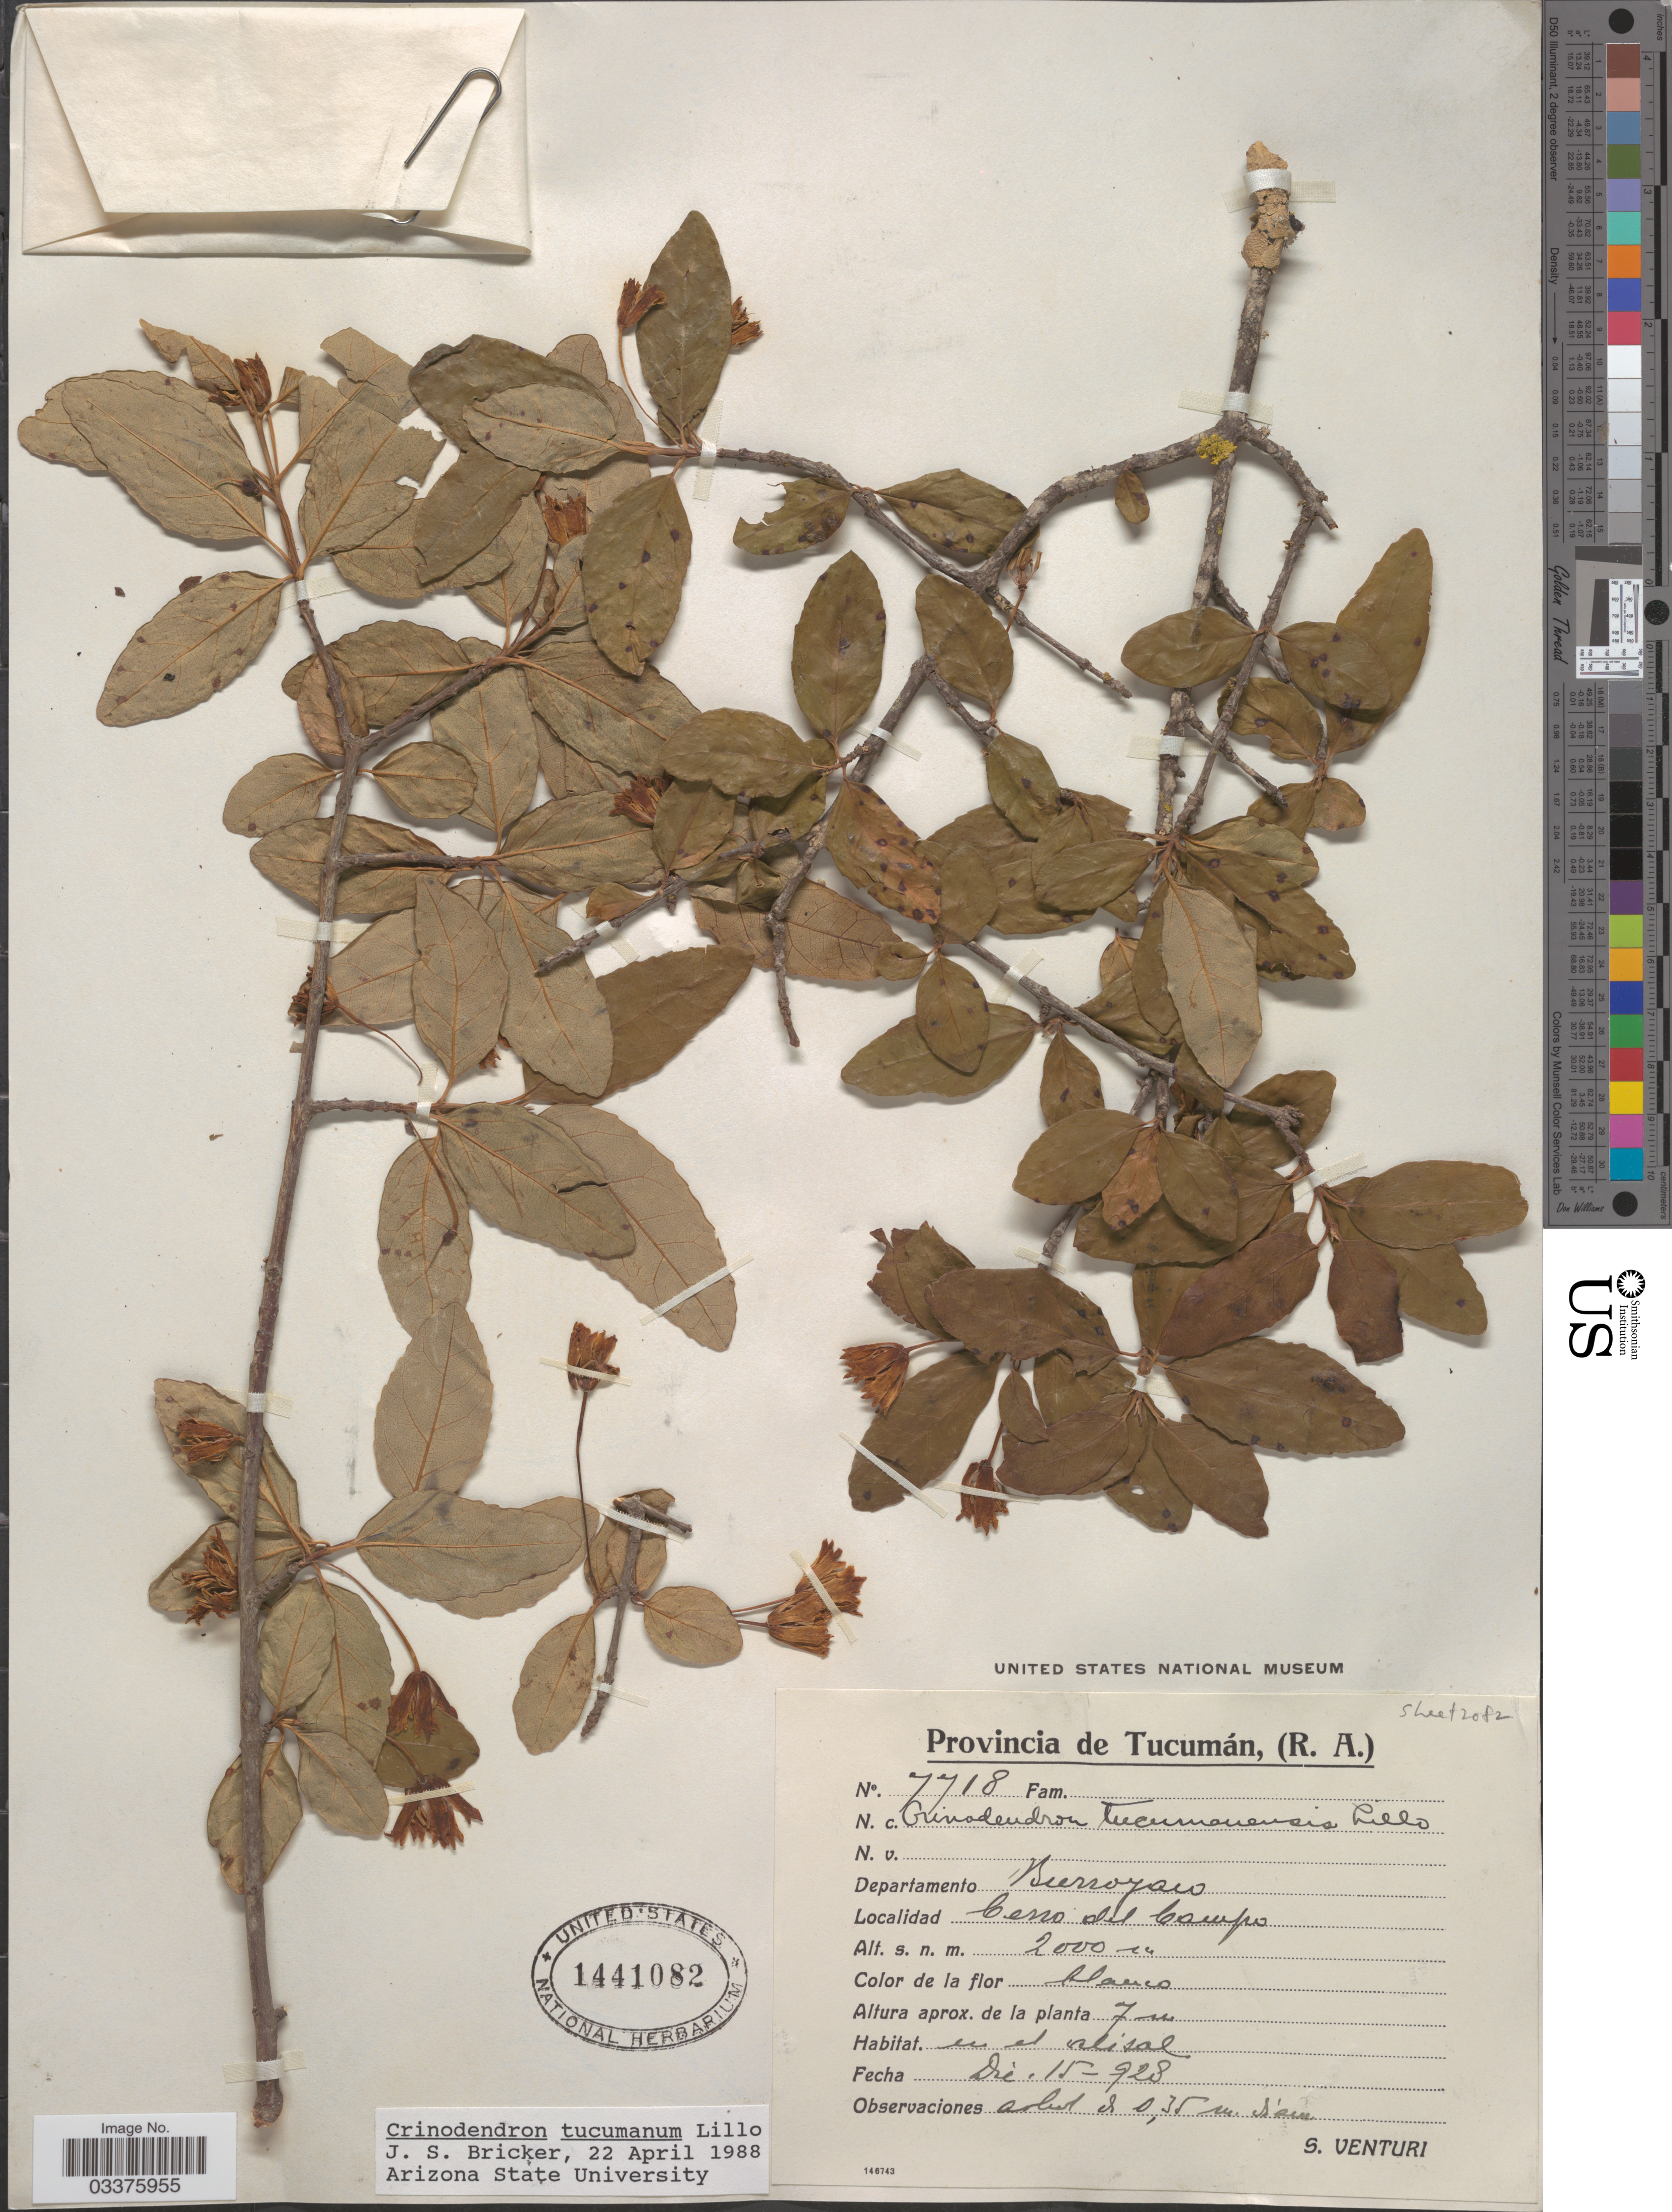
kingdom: Plantae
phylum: Tracheophyta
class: Magnoliopsida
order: Oxalidales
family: Elaeocarpaceae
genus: Crinodendron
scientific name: Crinodendron tucumanum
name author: Lillo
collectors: S. Venturi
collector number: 7718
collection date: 1928-12-15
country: Argentina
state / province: Tucuman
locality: Departamento Burroyaco. Cerro del Campo.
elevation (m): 2000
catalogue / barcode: US 1441082